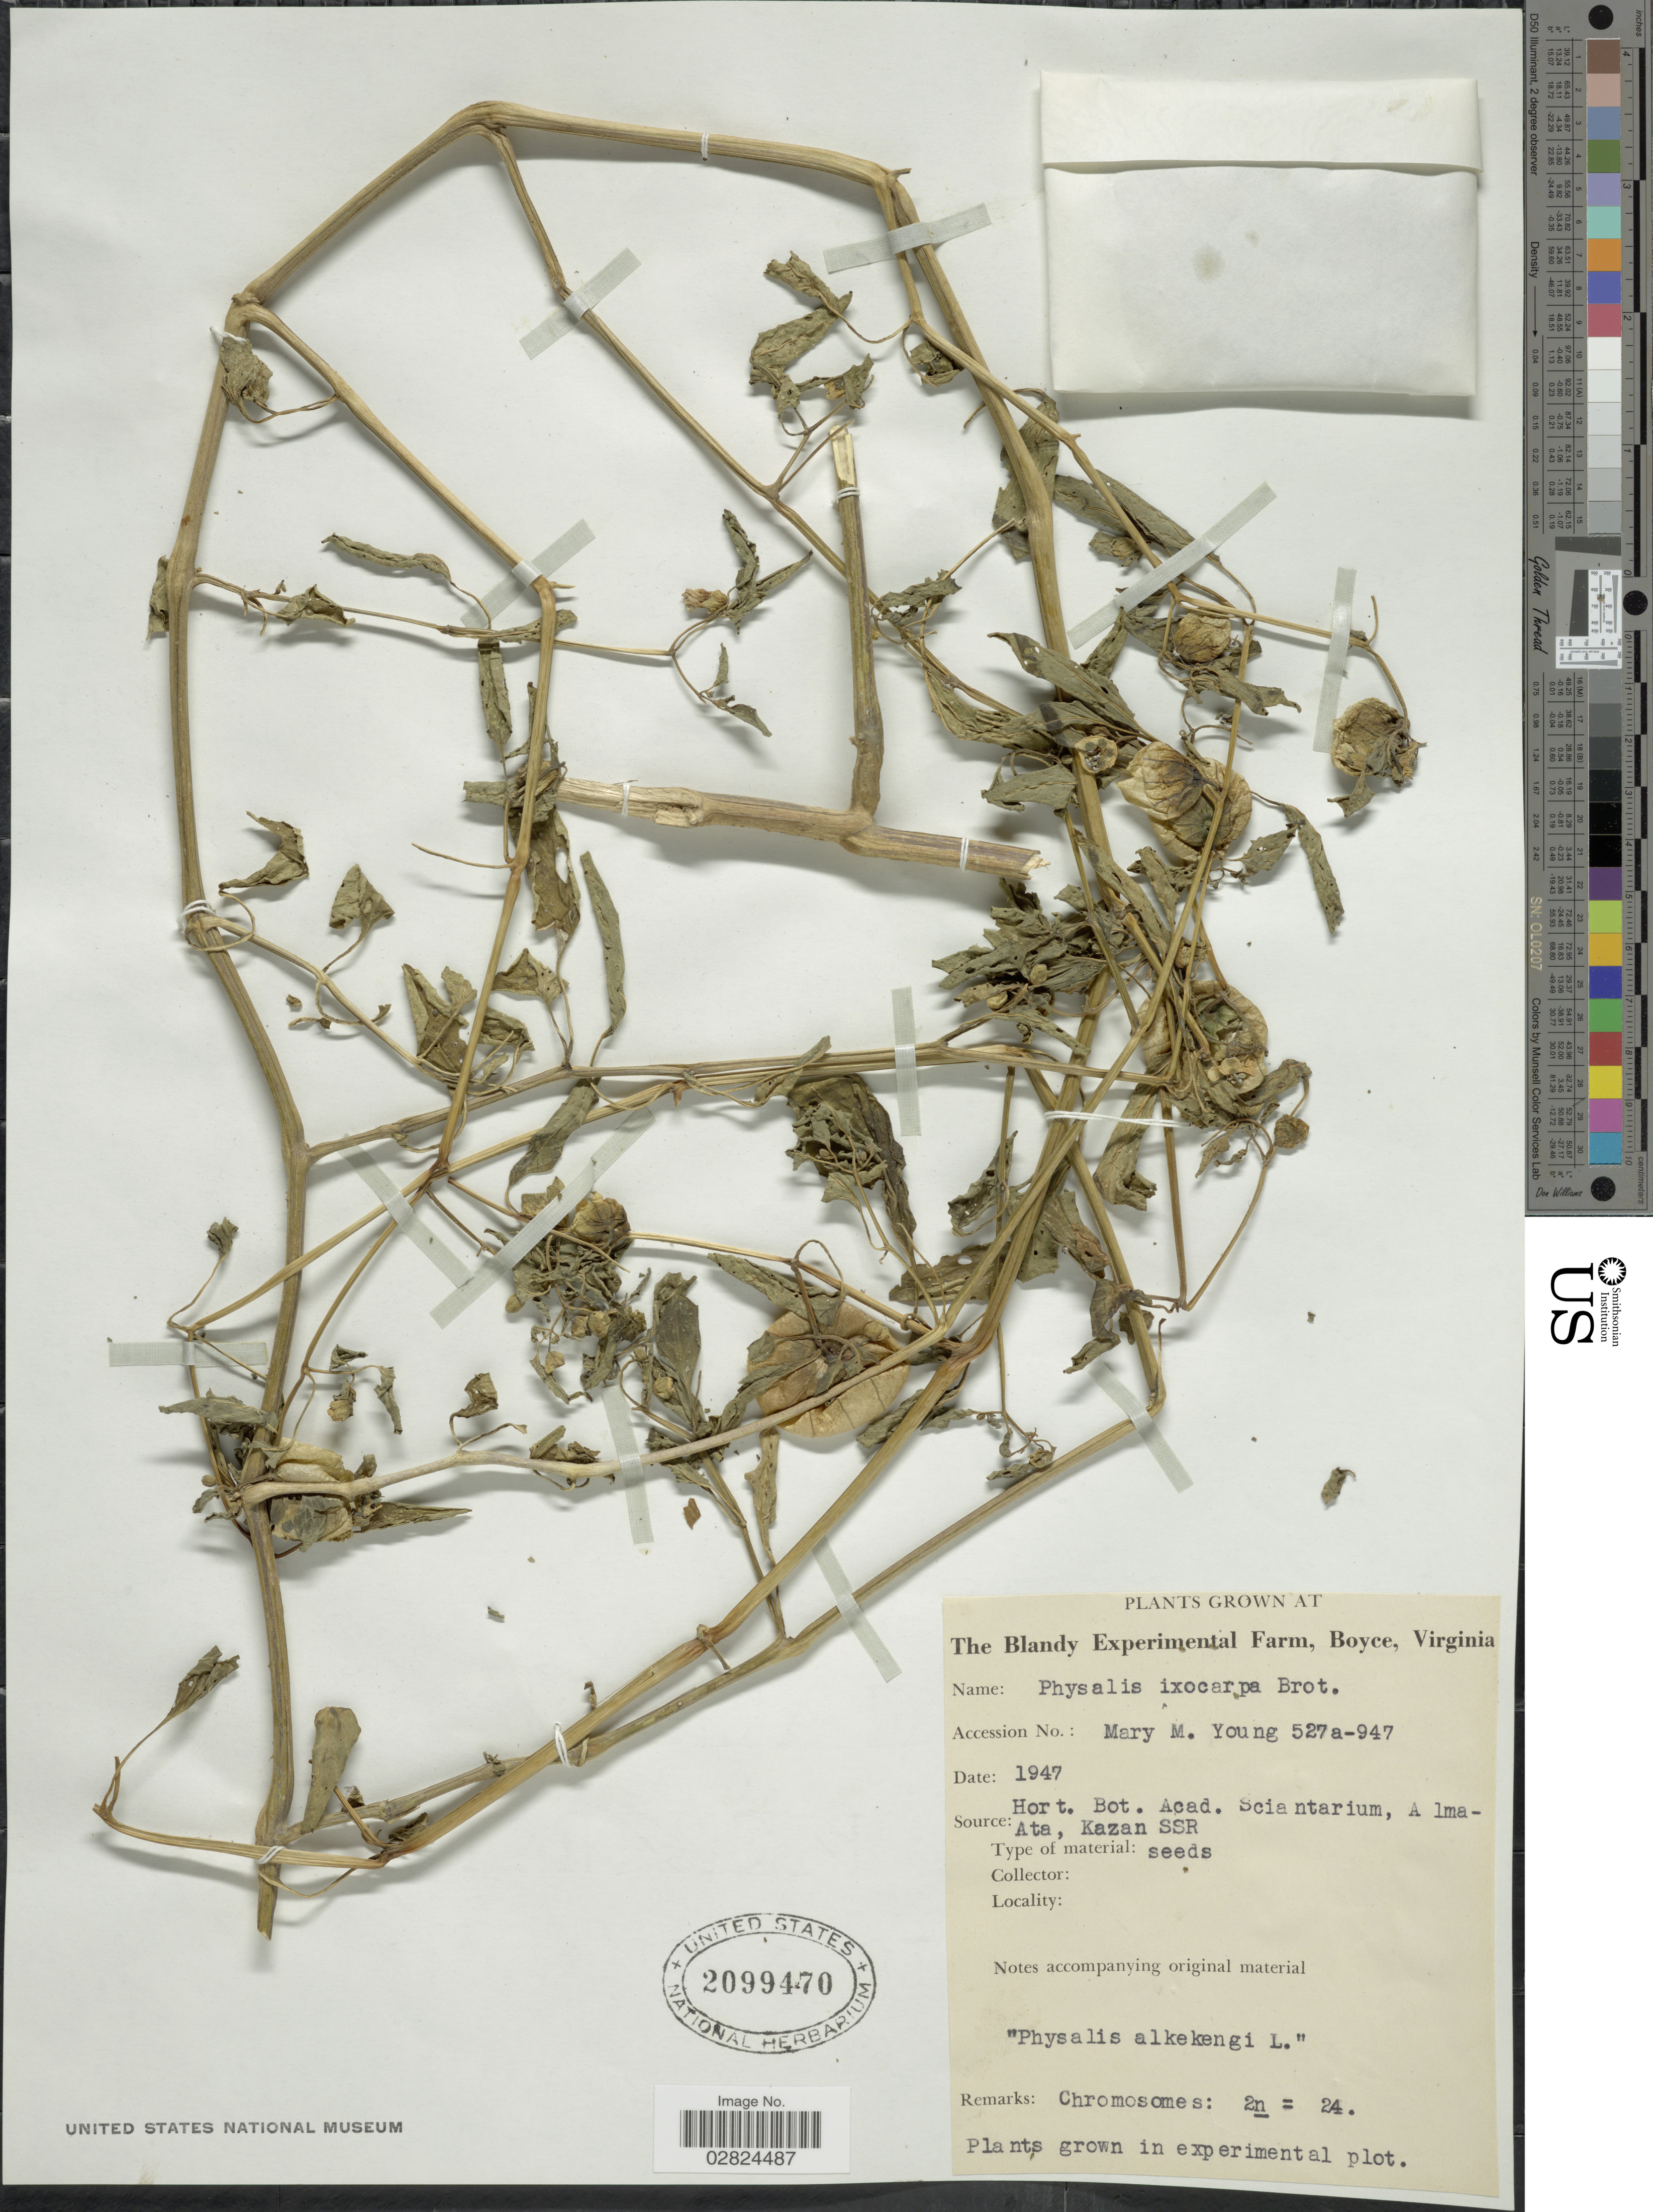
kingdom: Plantae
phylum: Tracheophyta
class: Magnoliopsida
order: Solanales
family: Solanaceae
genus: Physalis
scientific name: Physalis ixocarpa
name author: Brot. ex Hornem.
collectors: M. Young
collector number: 527a-947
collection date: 1947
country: United States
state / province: Virginia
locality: The Blandy Experimental Farm, Boyce.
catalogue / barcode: US 2099470